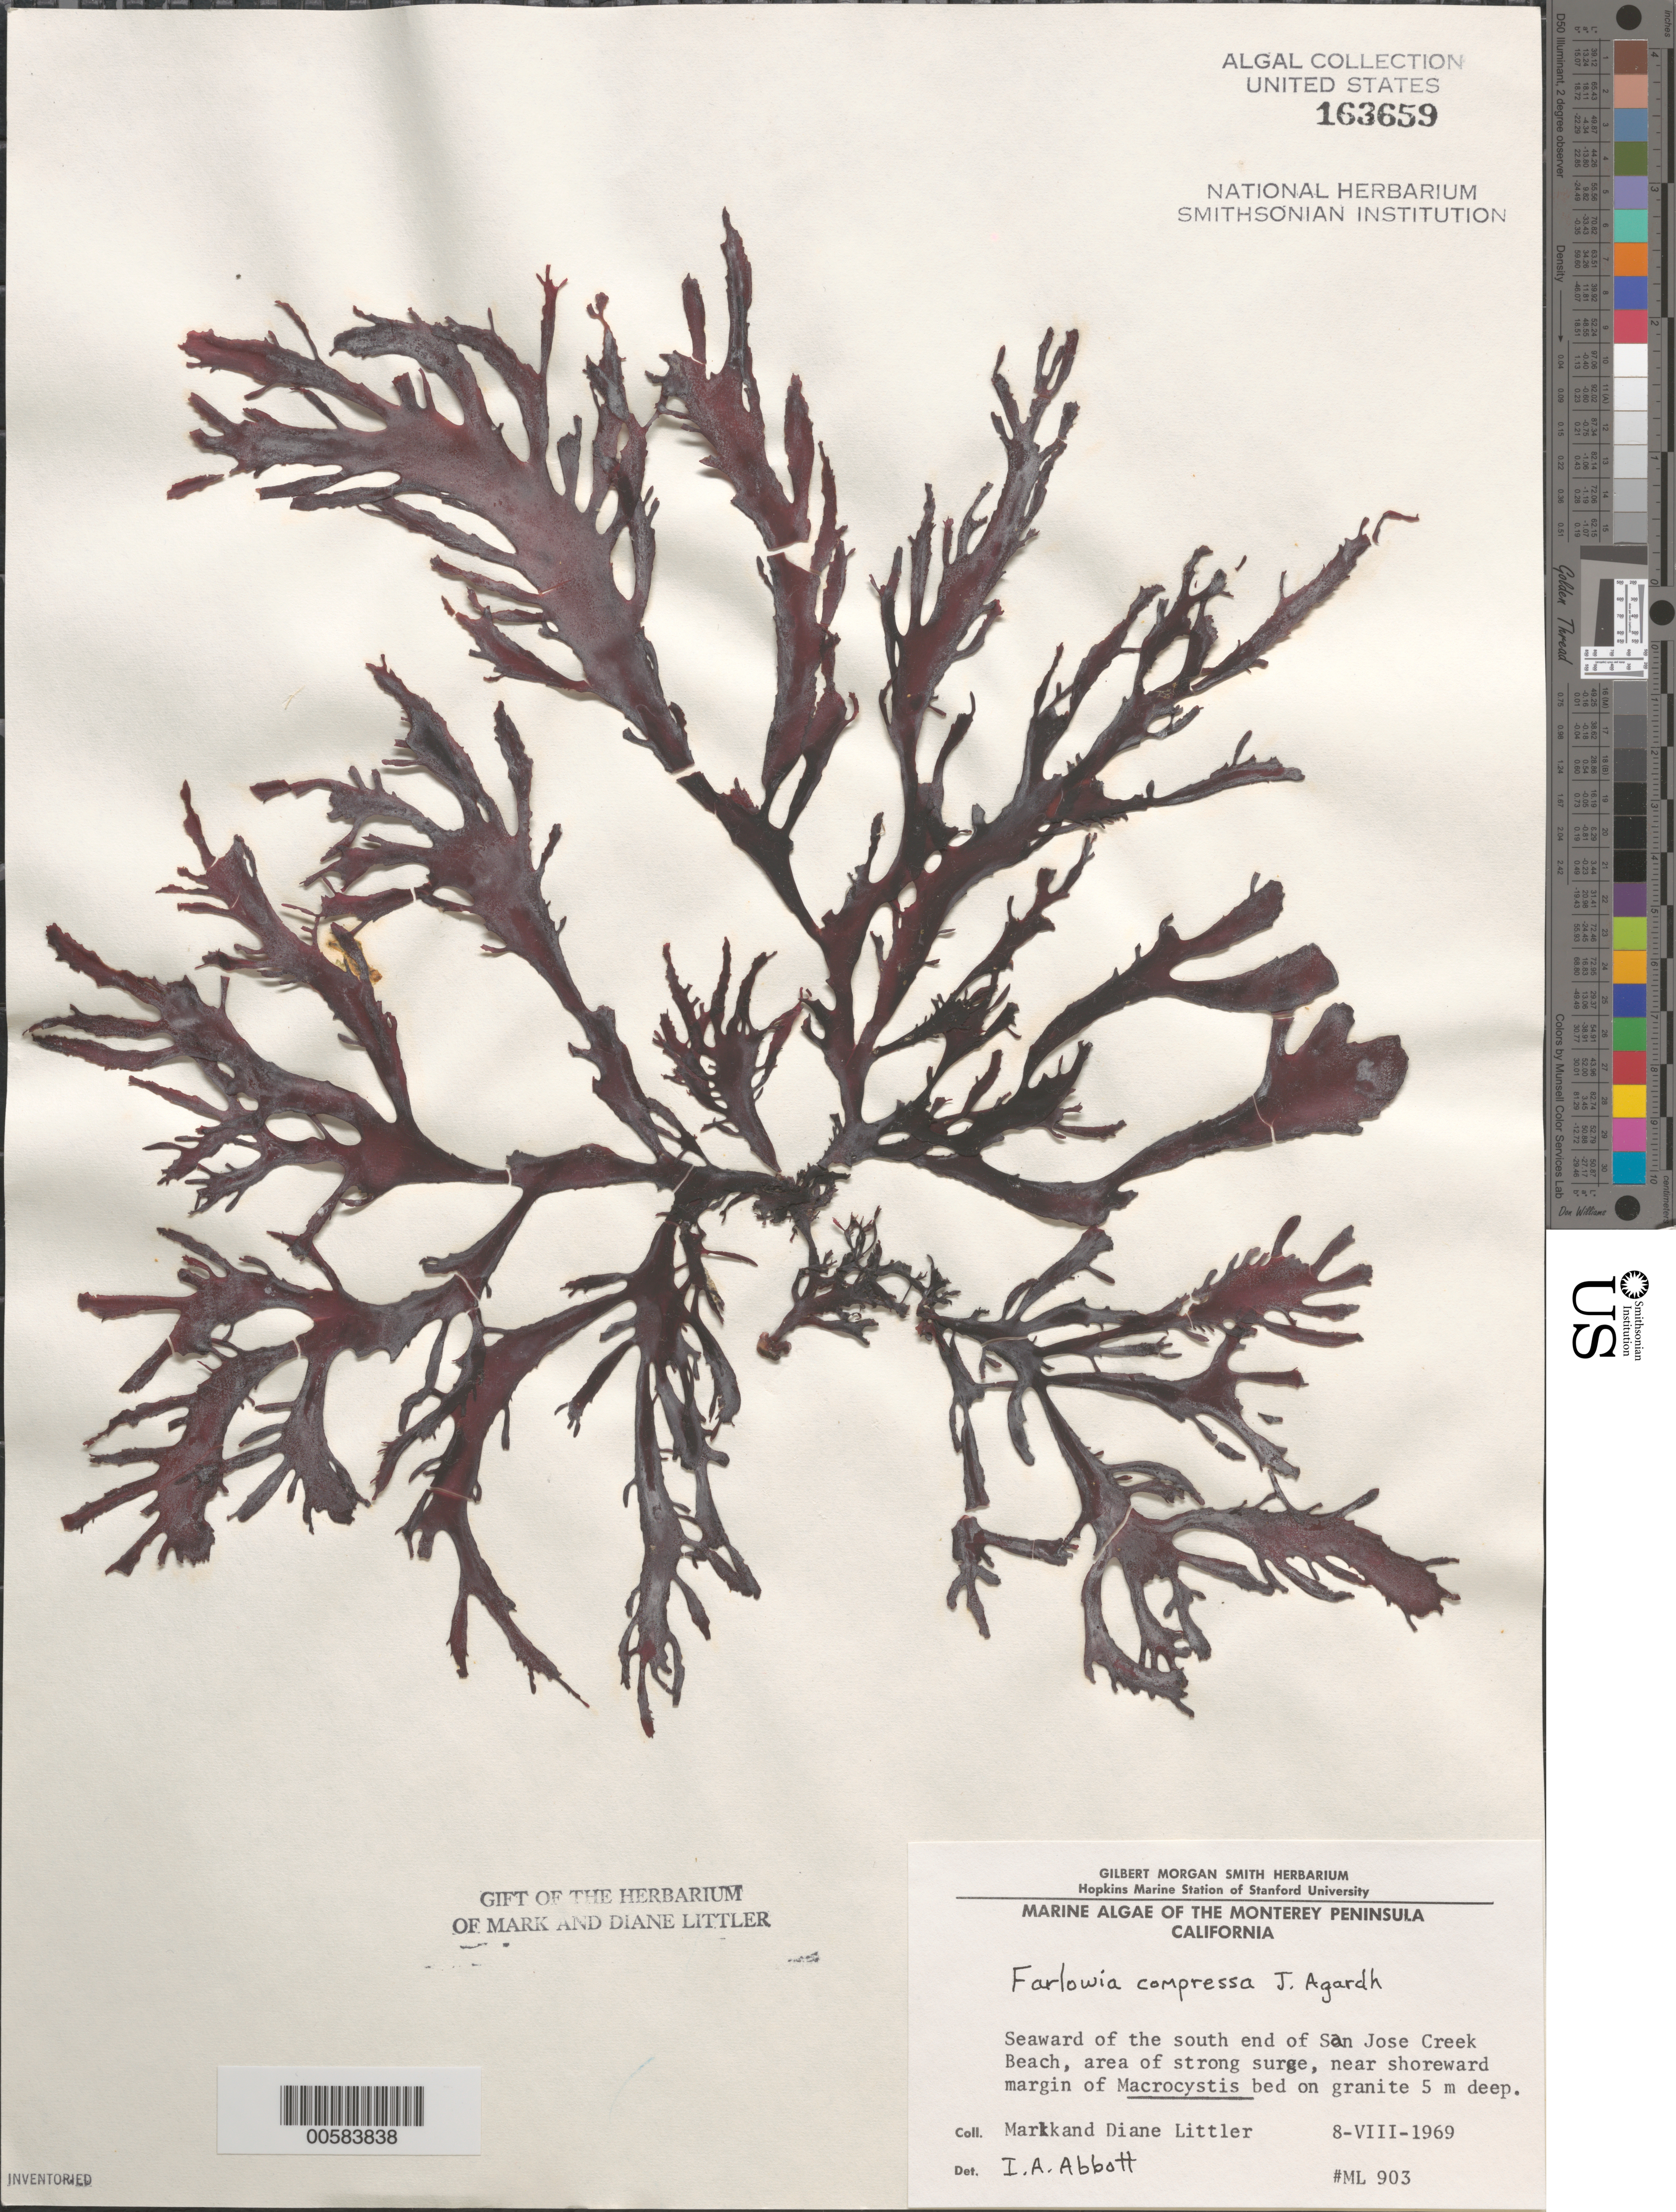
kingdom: Plantae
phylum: Rhodophyta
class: Florideophyceae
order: Gigartinales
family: Dumontiaceae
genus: Farlowia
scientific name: Farlowia compressa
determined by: Abbott, Isabella A.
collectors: M. M. Littler & D. S. Littler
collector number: ML 903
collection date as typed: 08 Aug 1969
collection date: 1969-08-08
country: United States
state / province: California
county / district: Monterey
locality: San Jose Creek Beach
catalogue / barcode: US 163659